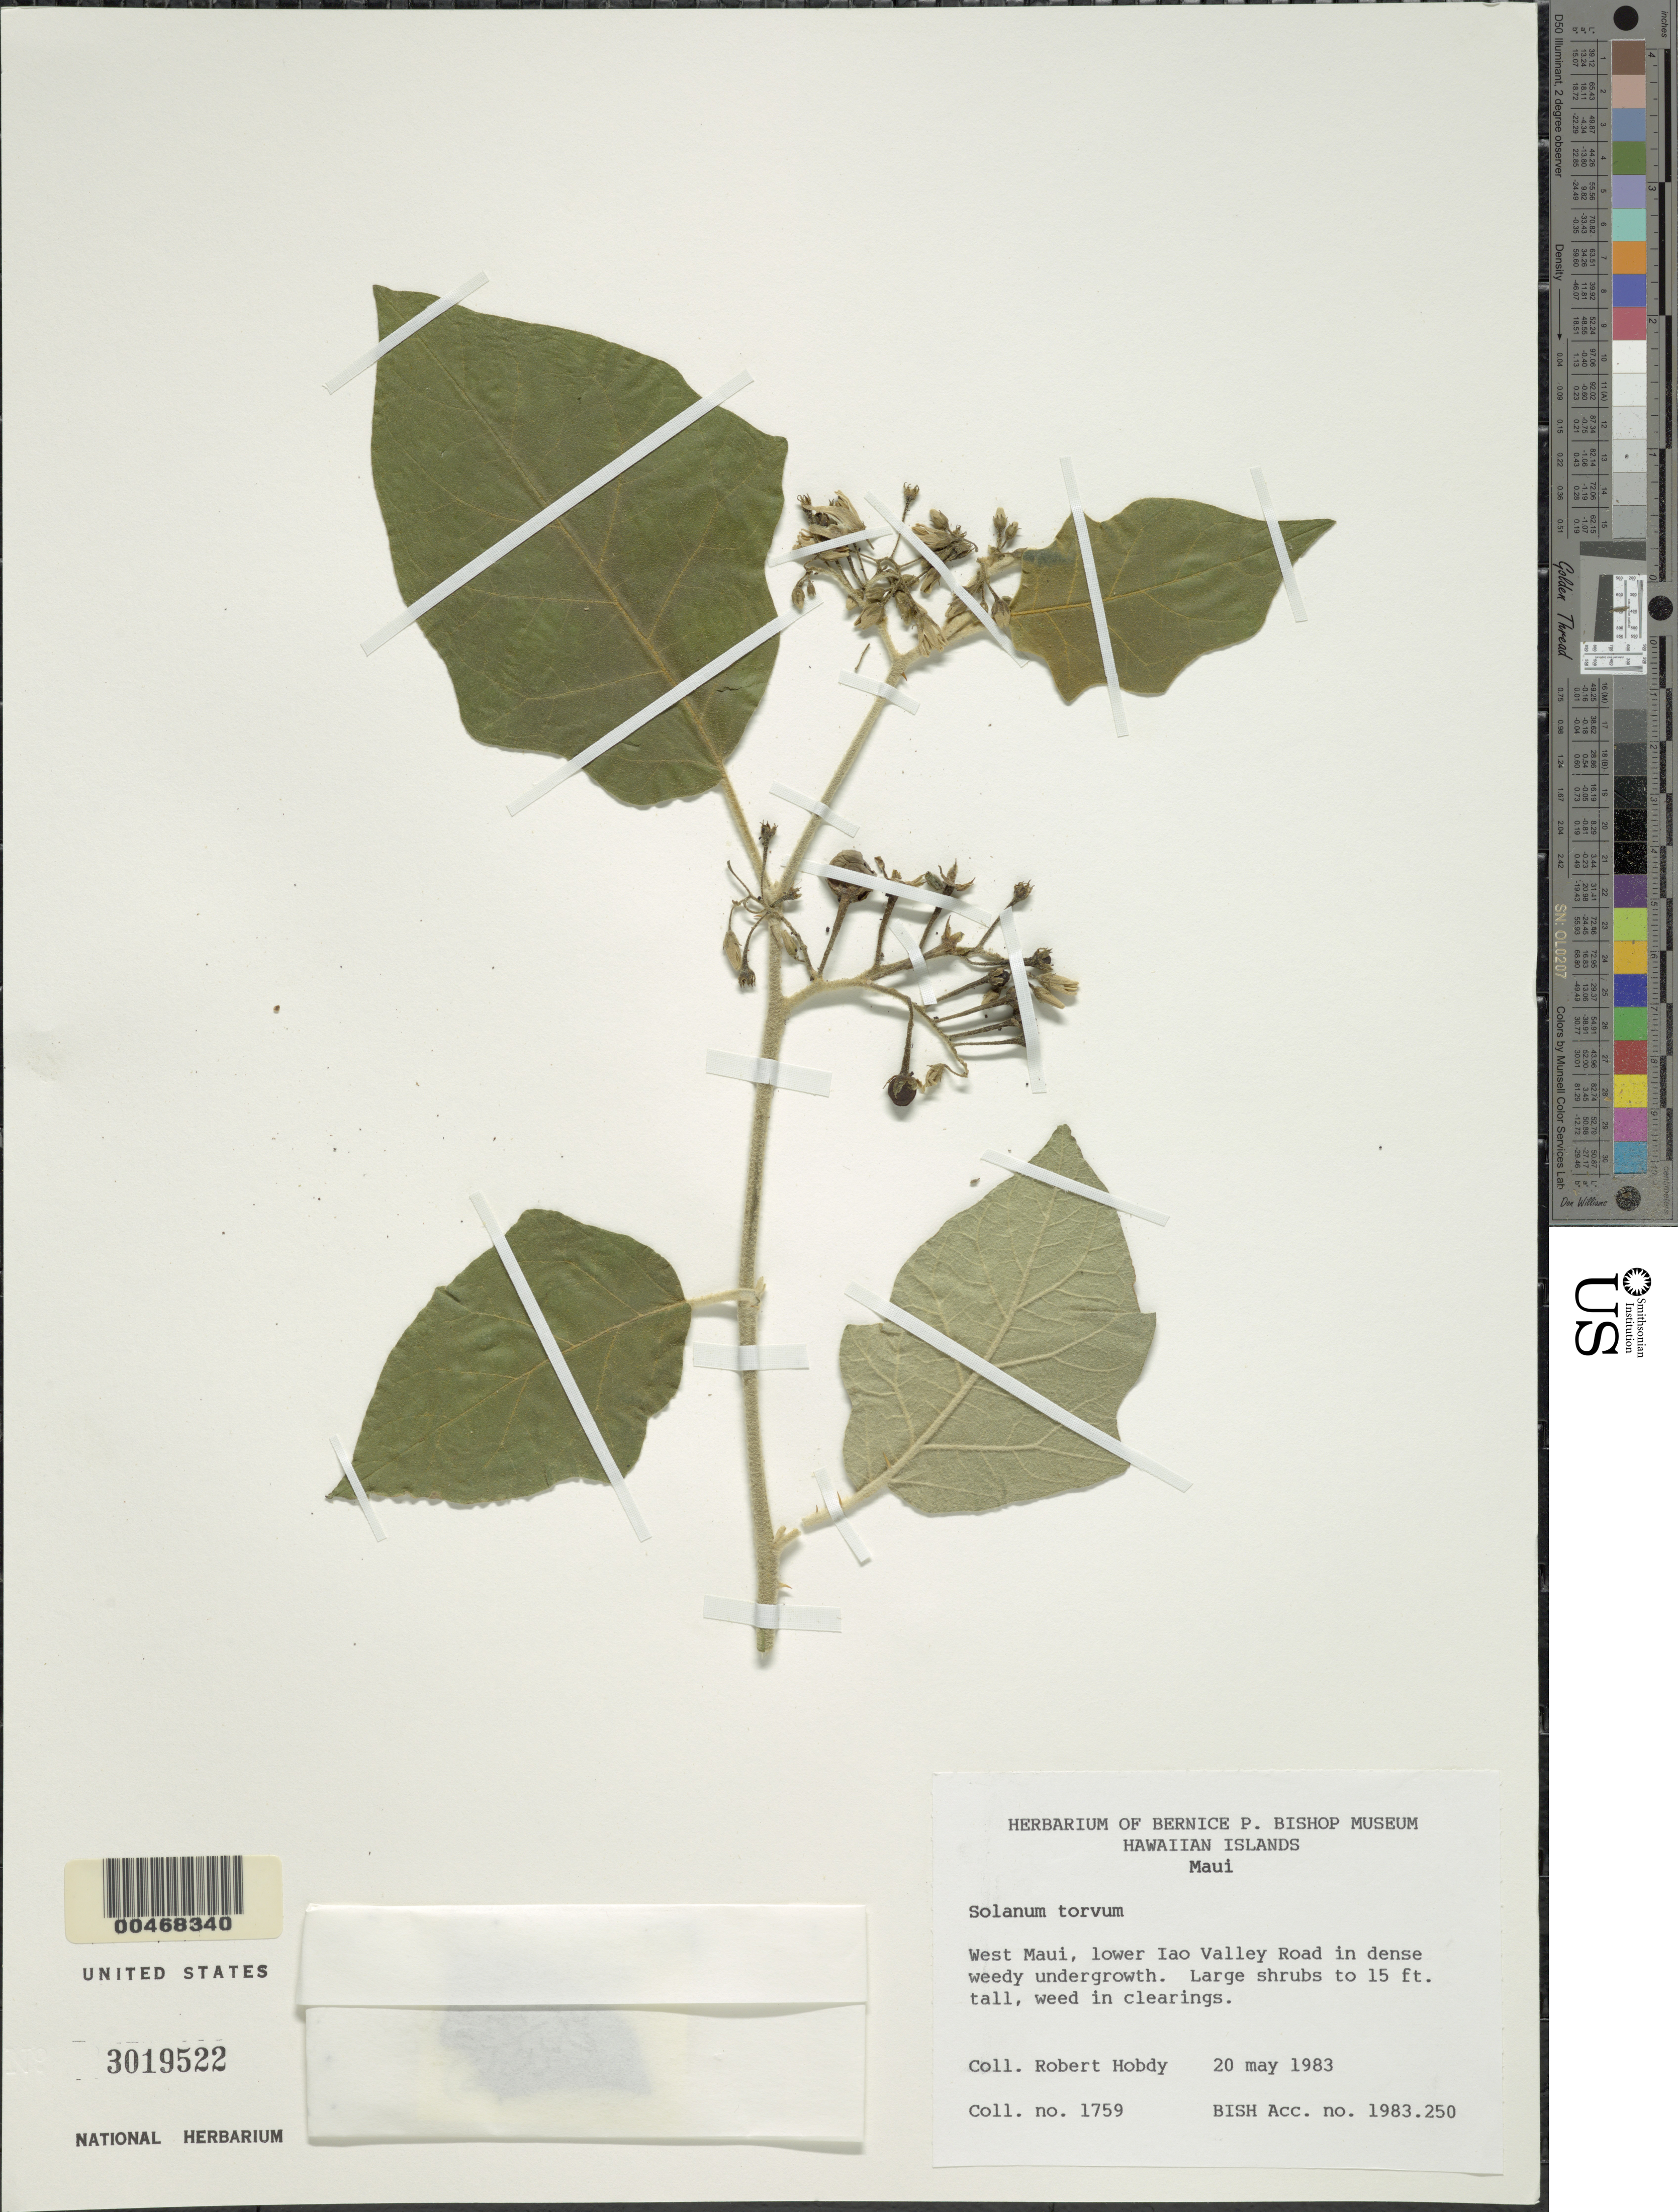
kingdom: Plantae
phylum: Tracheophyta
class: Magnoliopsida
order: Solanales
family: Solanaceae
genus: Solanum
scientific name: Solanum torvum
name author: Sw.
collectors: R. Hobdy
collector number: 1759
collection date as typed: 20 May 1983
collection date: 1983-05-20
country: United States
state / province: Hawaii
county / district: Maui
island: Maui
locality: W Maui, lower Iao Valley Rd.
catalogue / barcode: US 3019522